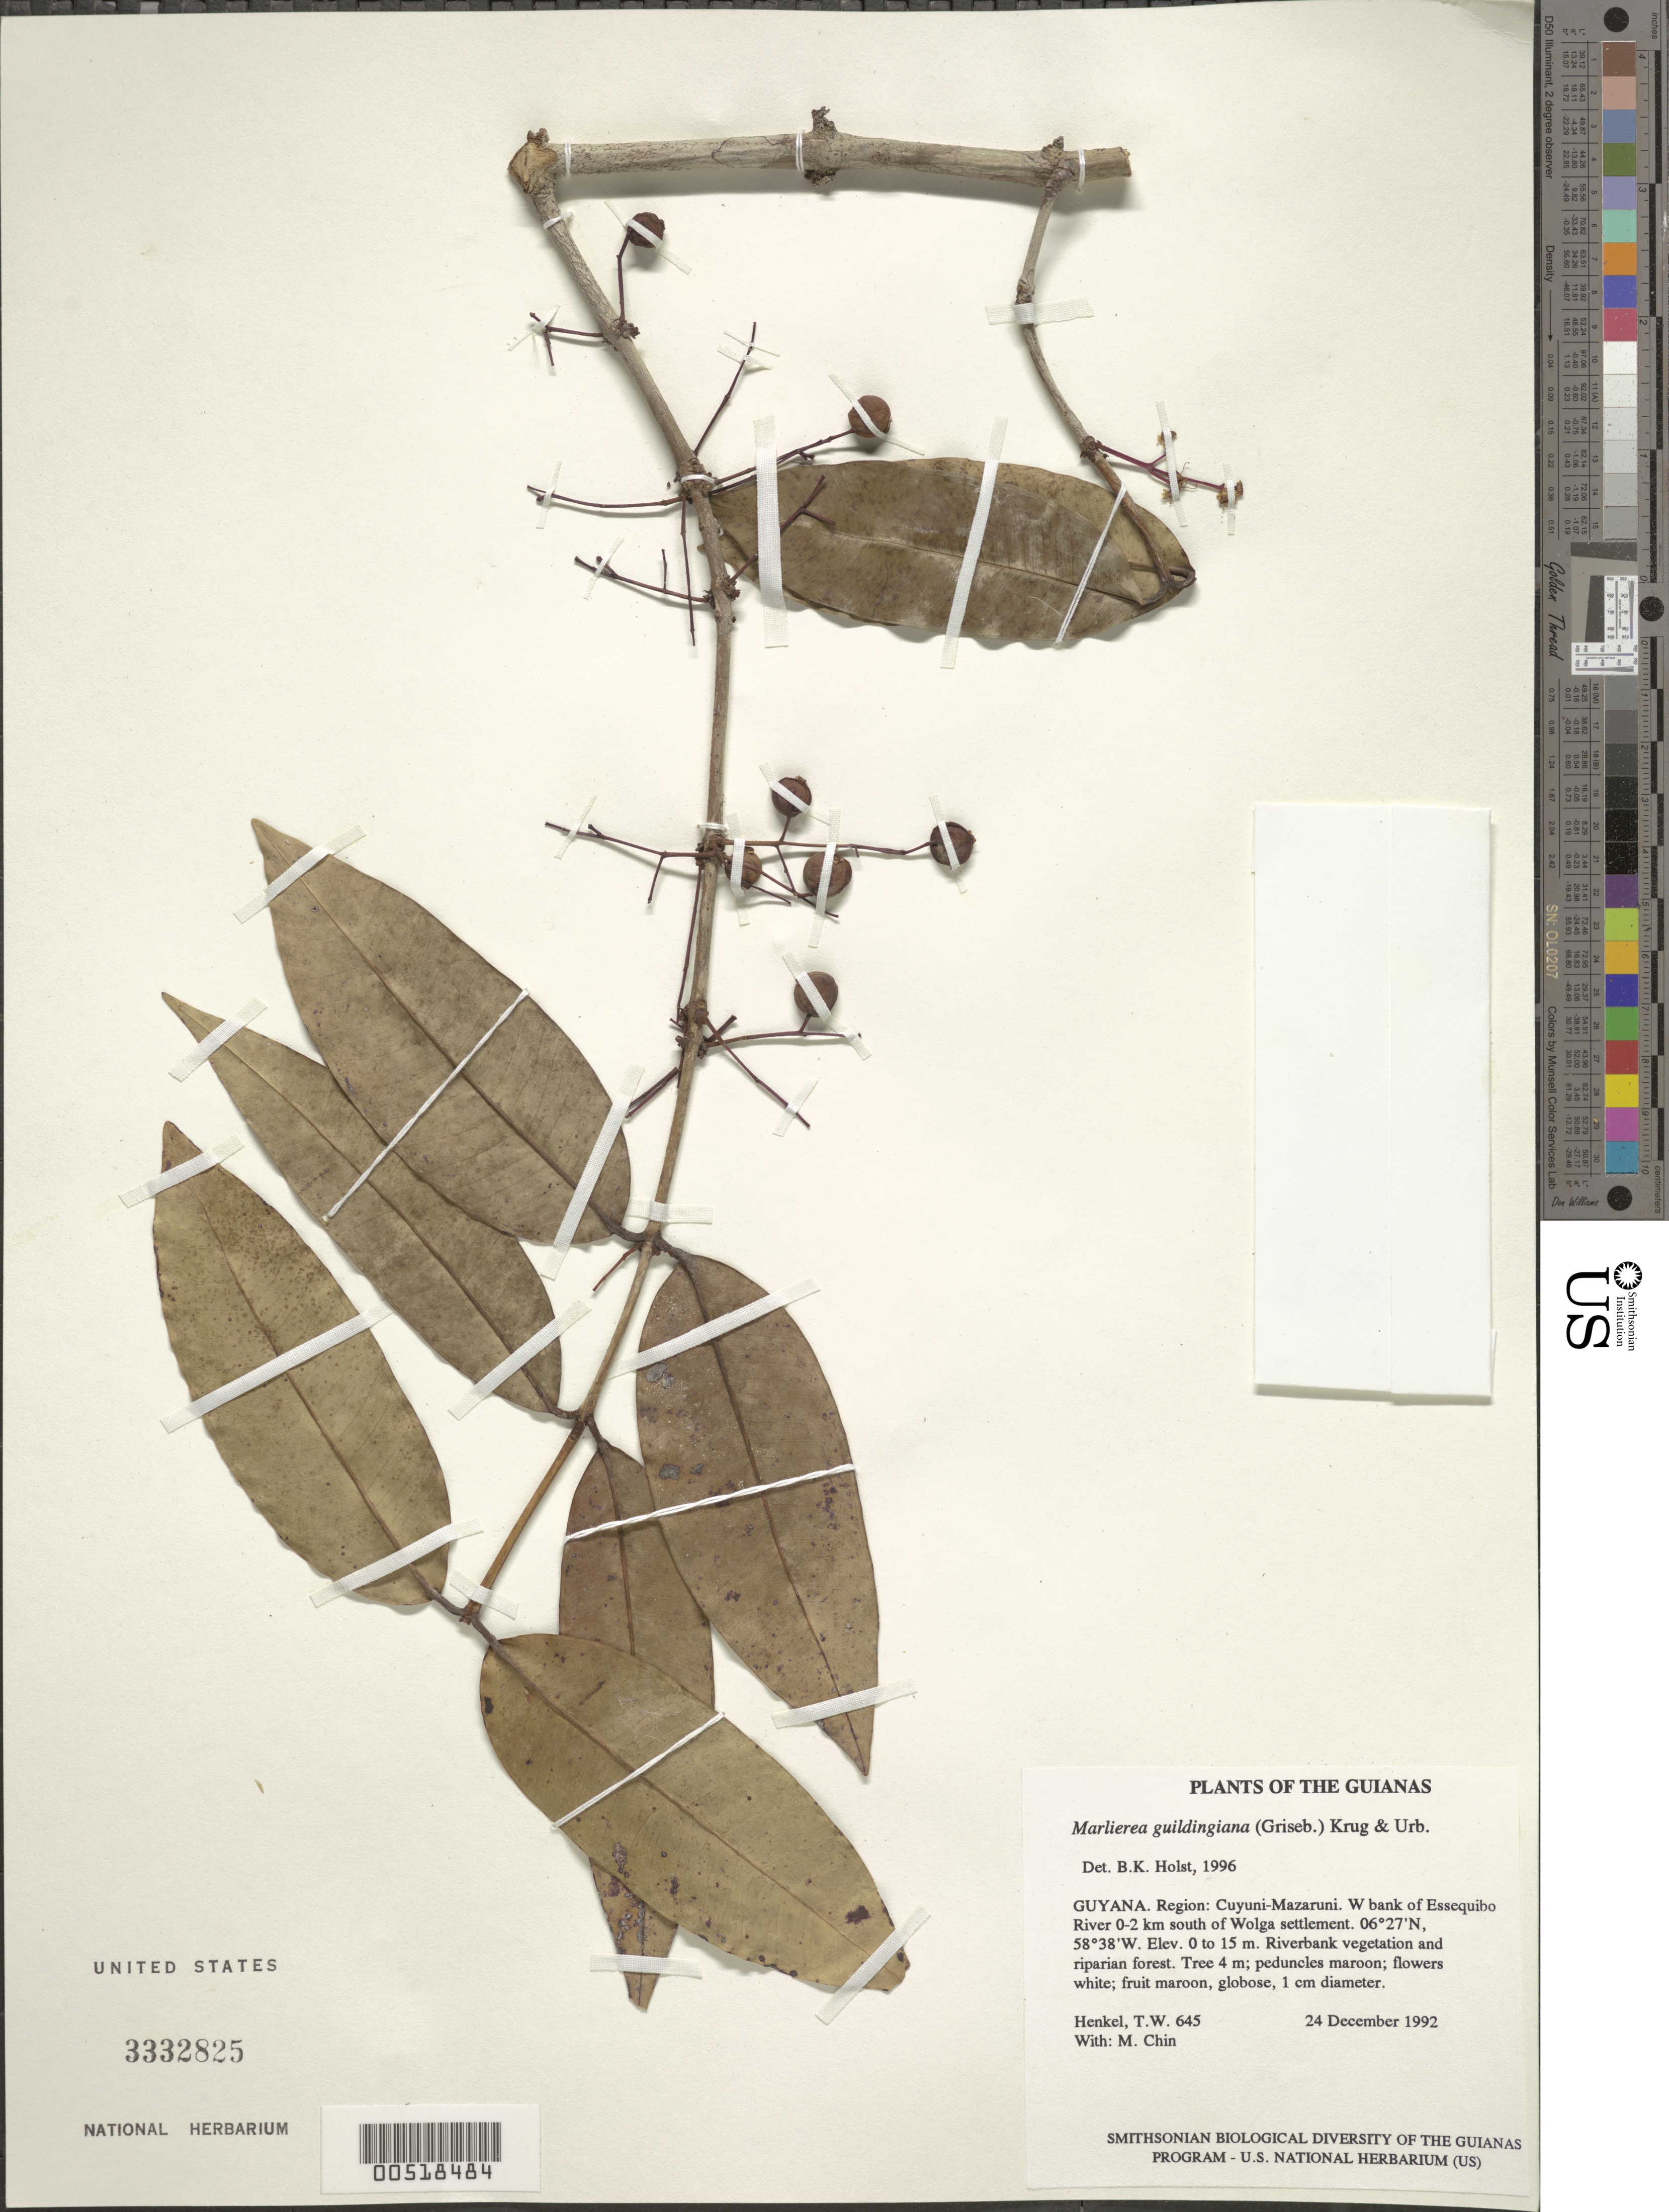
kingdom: Plantae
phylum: Tracheophyta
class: Magnoliopsida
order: Myrtales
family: Myrtaceae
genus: Myrcia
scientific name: Myrcia guildingiana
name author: (Griseb.) E. Lucas & C.E. Wilson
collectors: T. Henkel & M. Chin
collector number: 645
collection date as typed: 24 December 1992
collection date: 1992-12-24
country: Guyana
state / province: Cuyuni-Mazaruni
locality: W bank of Essequibo River 0-2 km south of Wolga settlement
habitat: Riverbank vegetation and riparian forest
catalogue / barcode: US 3332825